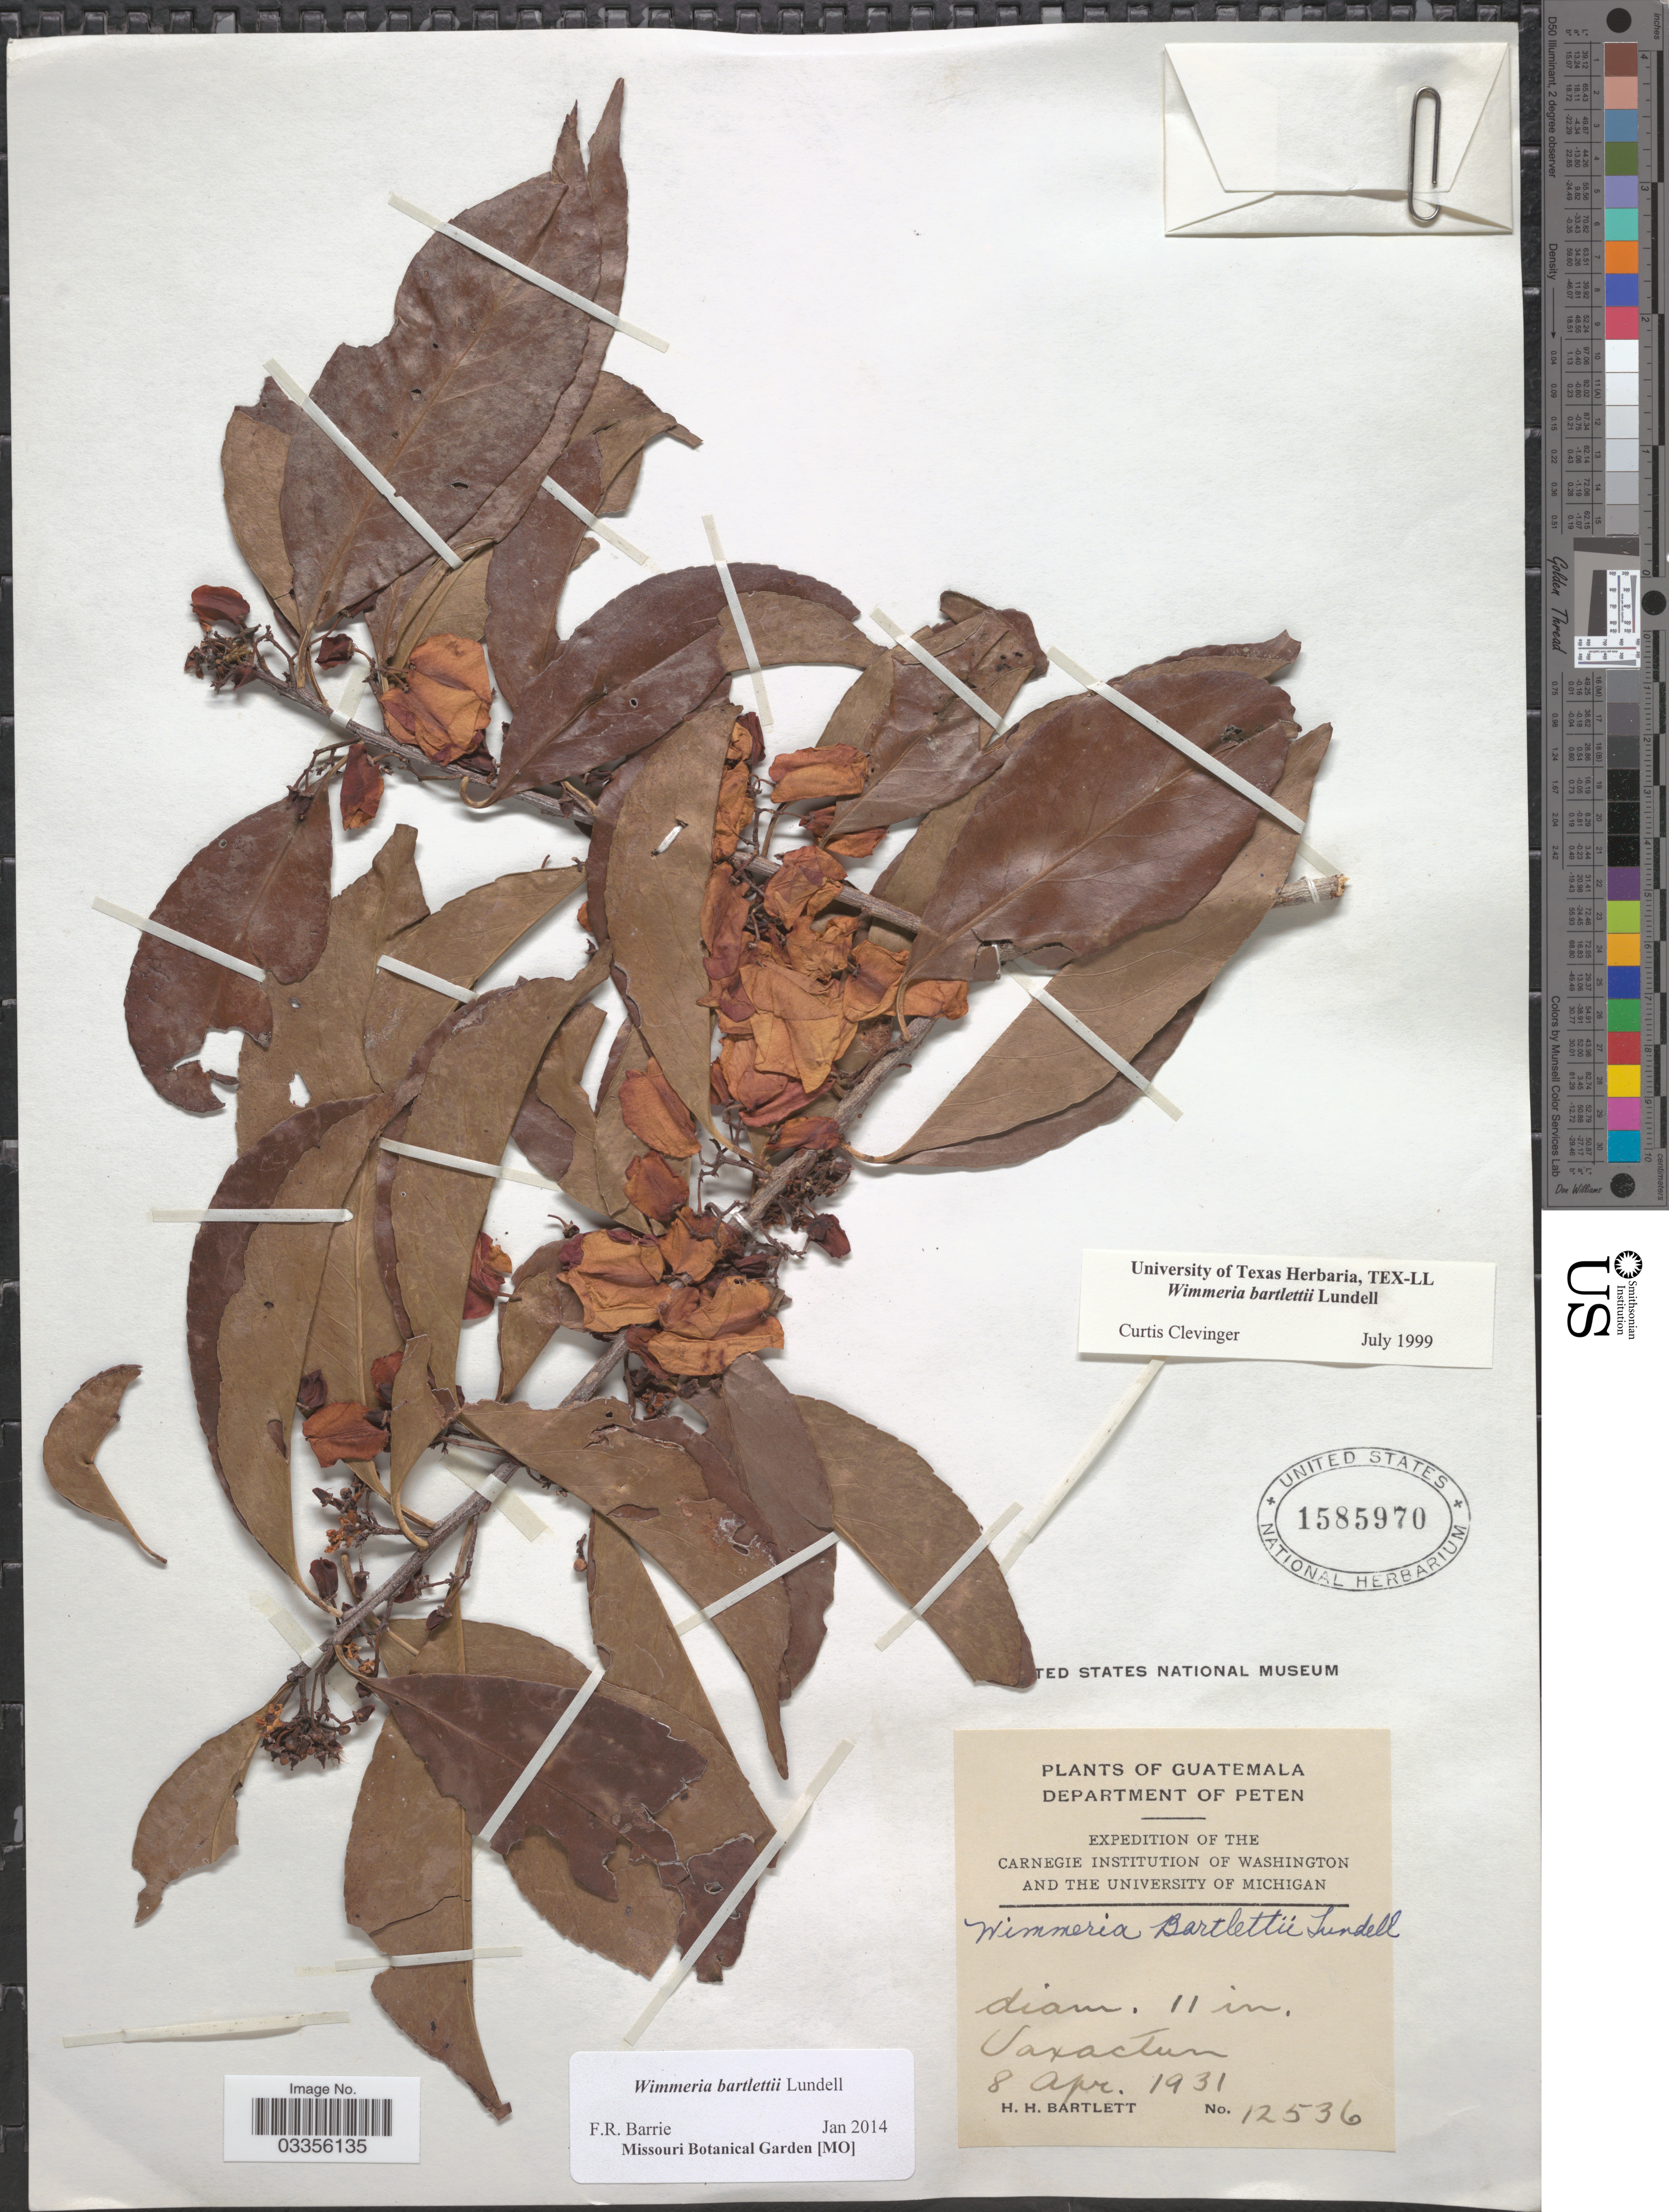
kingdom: Plantae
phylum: Tracheophyta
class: Magnoliopsida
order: Celastrales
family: Celastraceae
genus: Wimmeria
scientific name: Wimmeria bartlettii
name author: Lundell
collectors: H. H. Bartlett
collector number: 12536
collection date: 1931-04-08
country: Guatemala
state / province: El Petén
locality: Department of Peten. Uaxactun.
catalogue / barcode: US 1585970